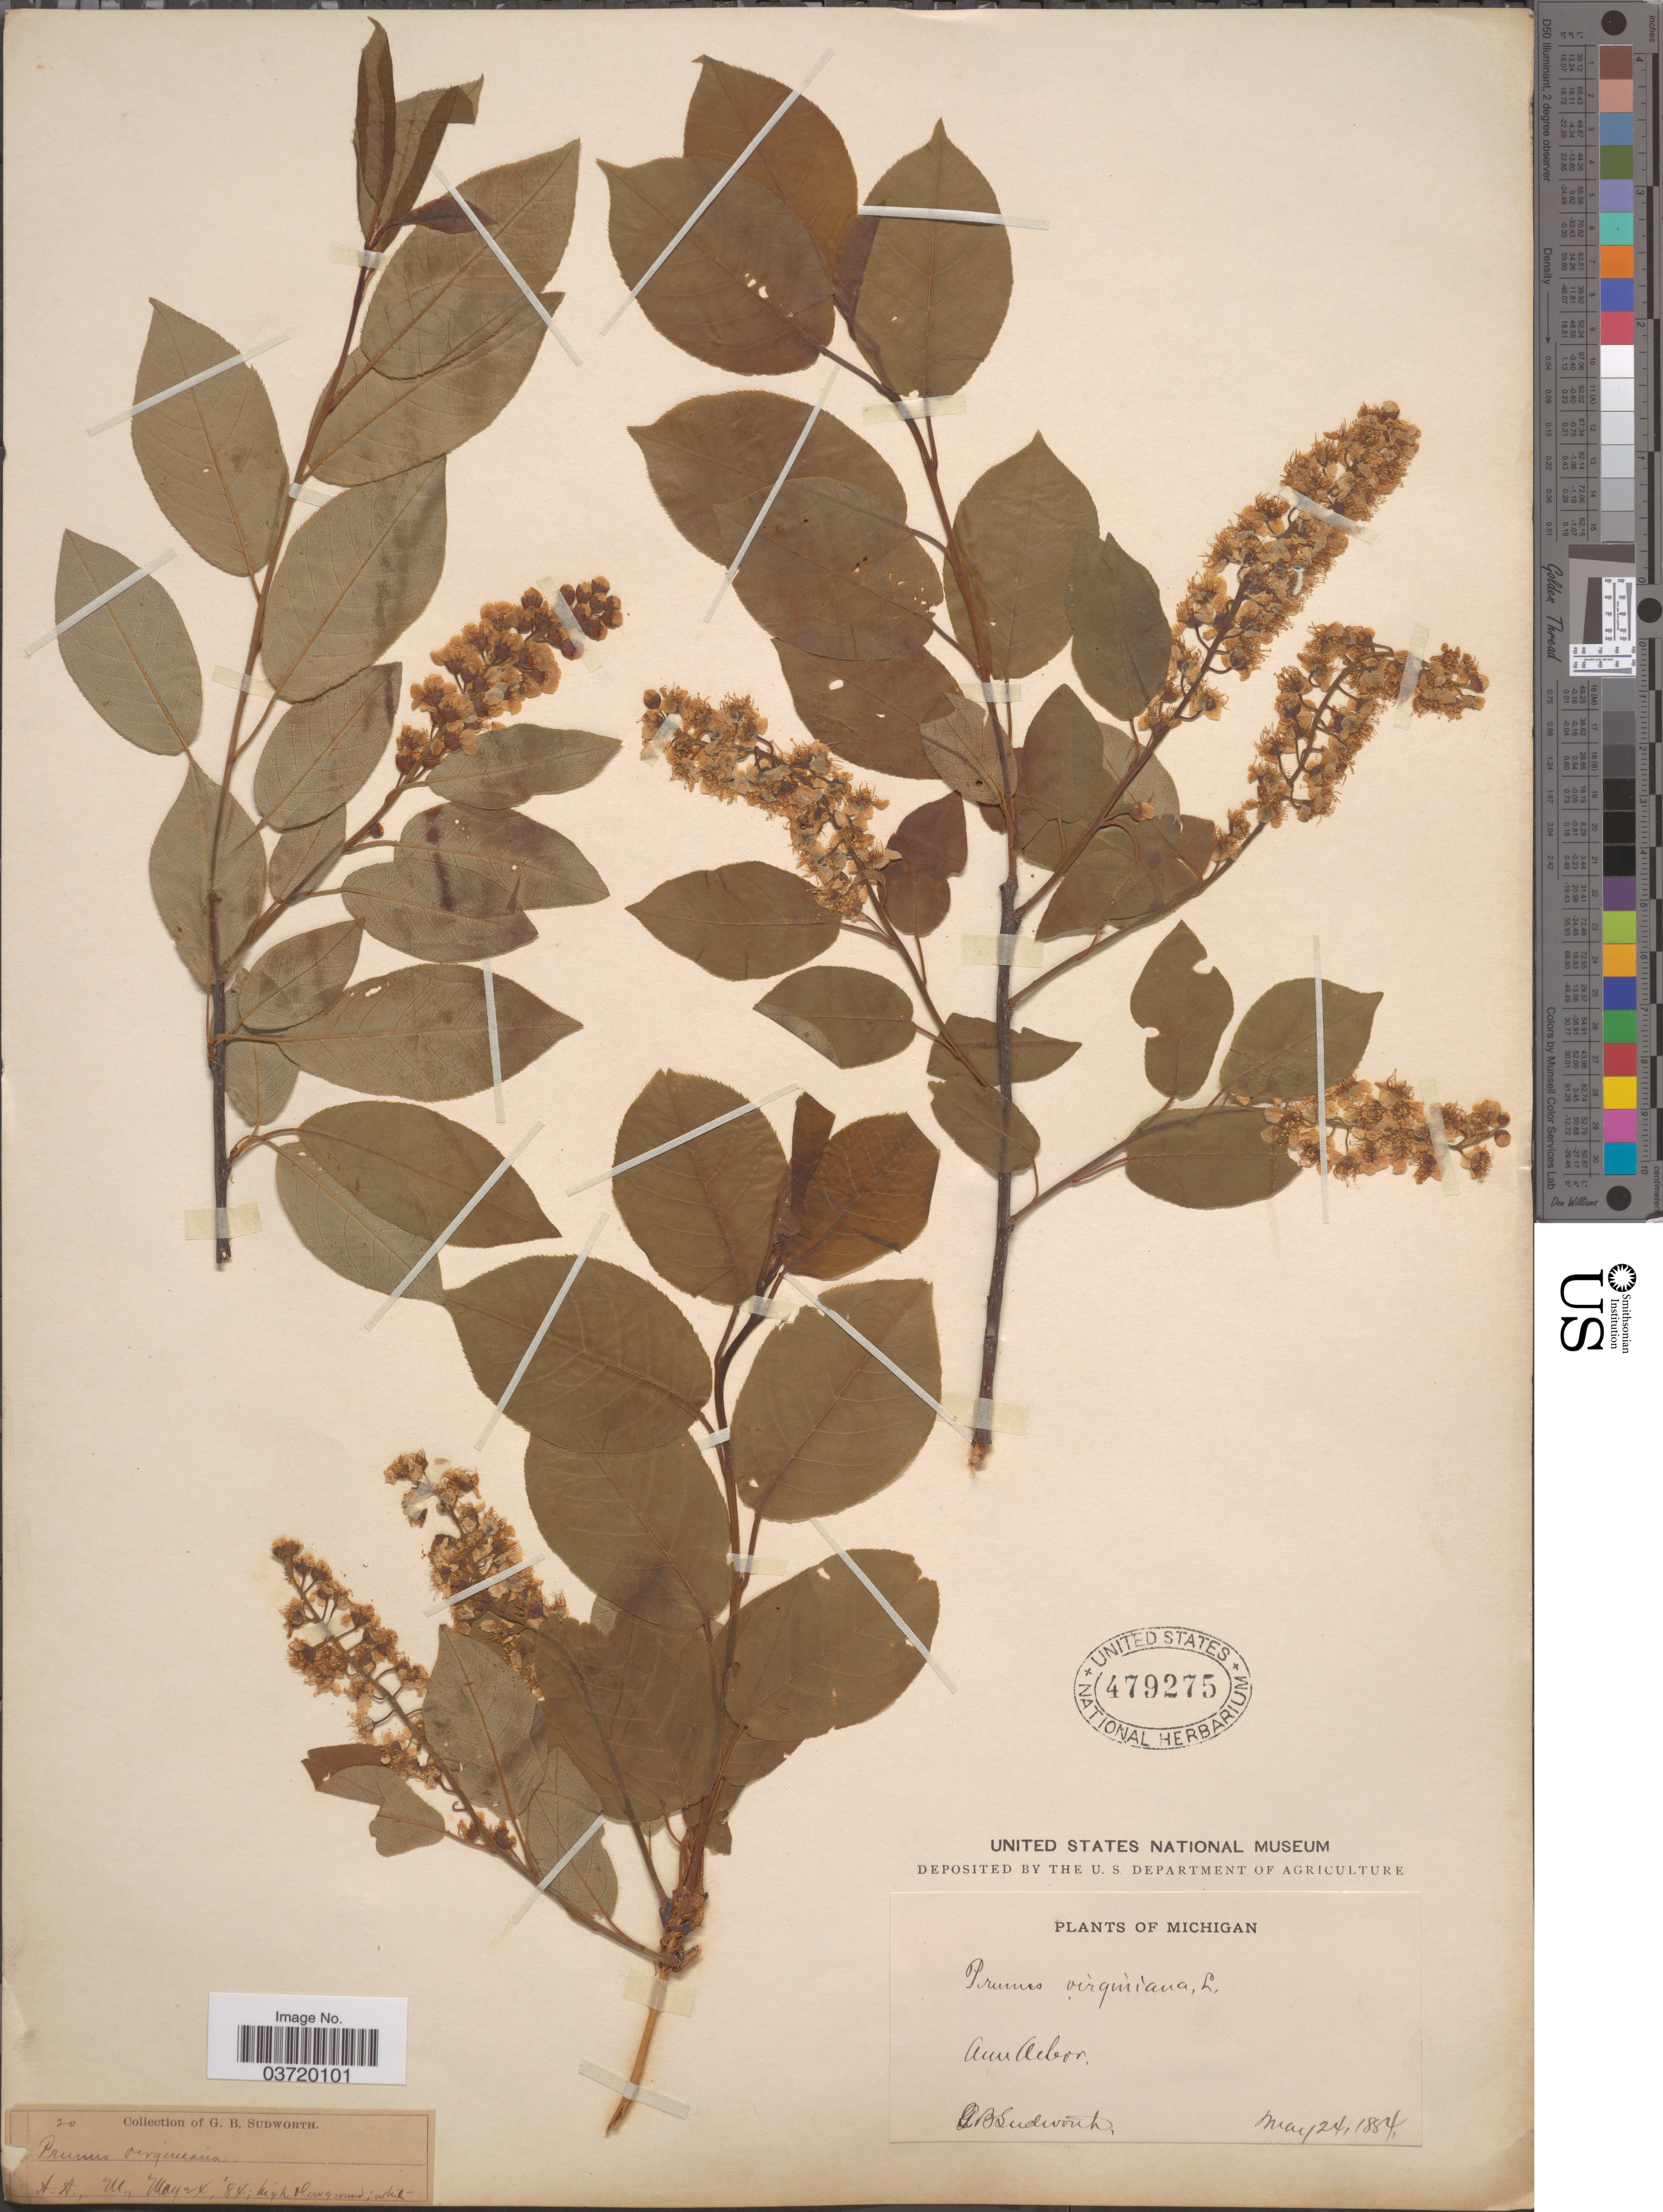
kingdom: Plantae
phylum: Tracheophyta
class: Magnoliopsida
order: Rosales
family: Rosaceae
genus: Prunus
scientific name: Prunus virginiana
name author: L.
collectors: G. B. Sudworth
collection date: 1884-05-24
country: United States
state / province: Michigan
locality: Ann Arbor.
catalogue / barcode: US 479275